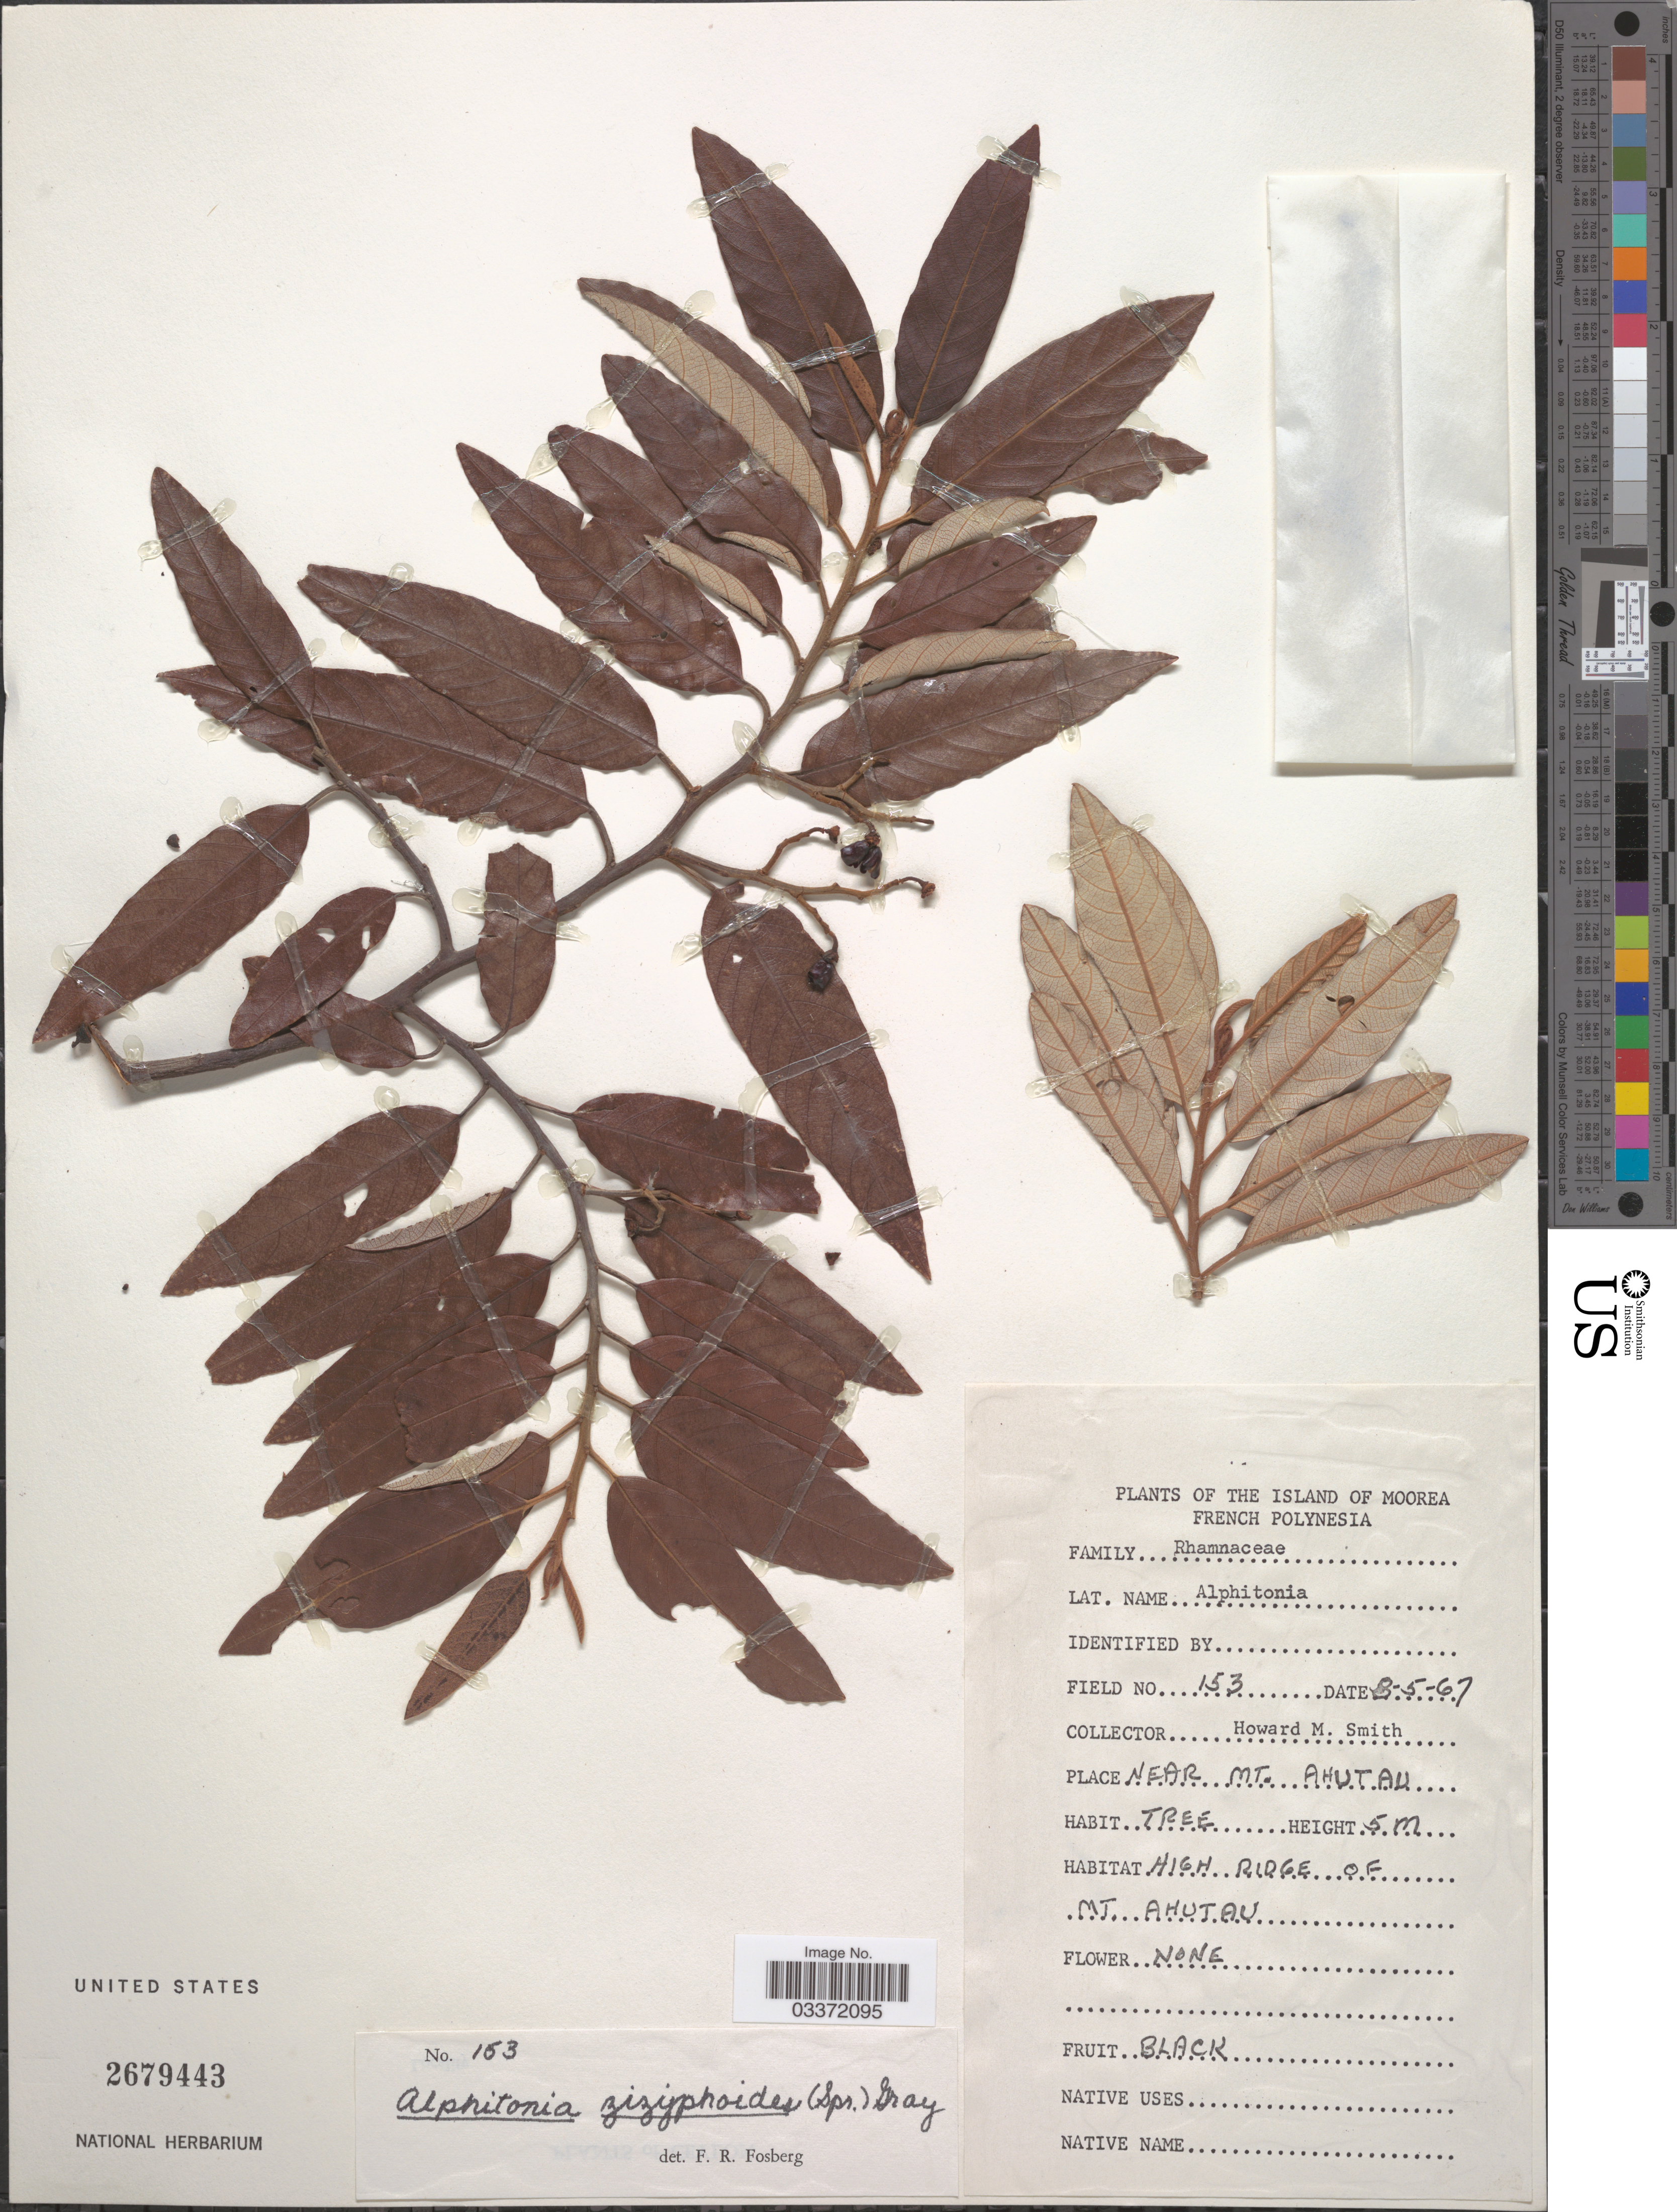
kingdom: Plantae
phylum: Tracheophyta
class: Magnoliopsida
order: Rosales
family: Rhamnaceae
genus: Alphitonia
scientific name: Alphitonia zizyphoides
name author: (Sol. ex Spreng.) A. Gray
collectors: H. M. Smith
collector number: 153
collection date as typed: Transcribed d/m/y: 8/5/67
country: French Polynesia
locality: The Island of Moorea, near Mt. Ahutau, High ridge of Mt Ahutau.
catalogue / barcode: US 2679443